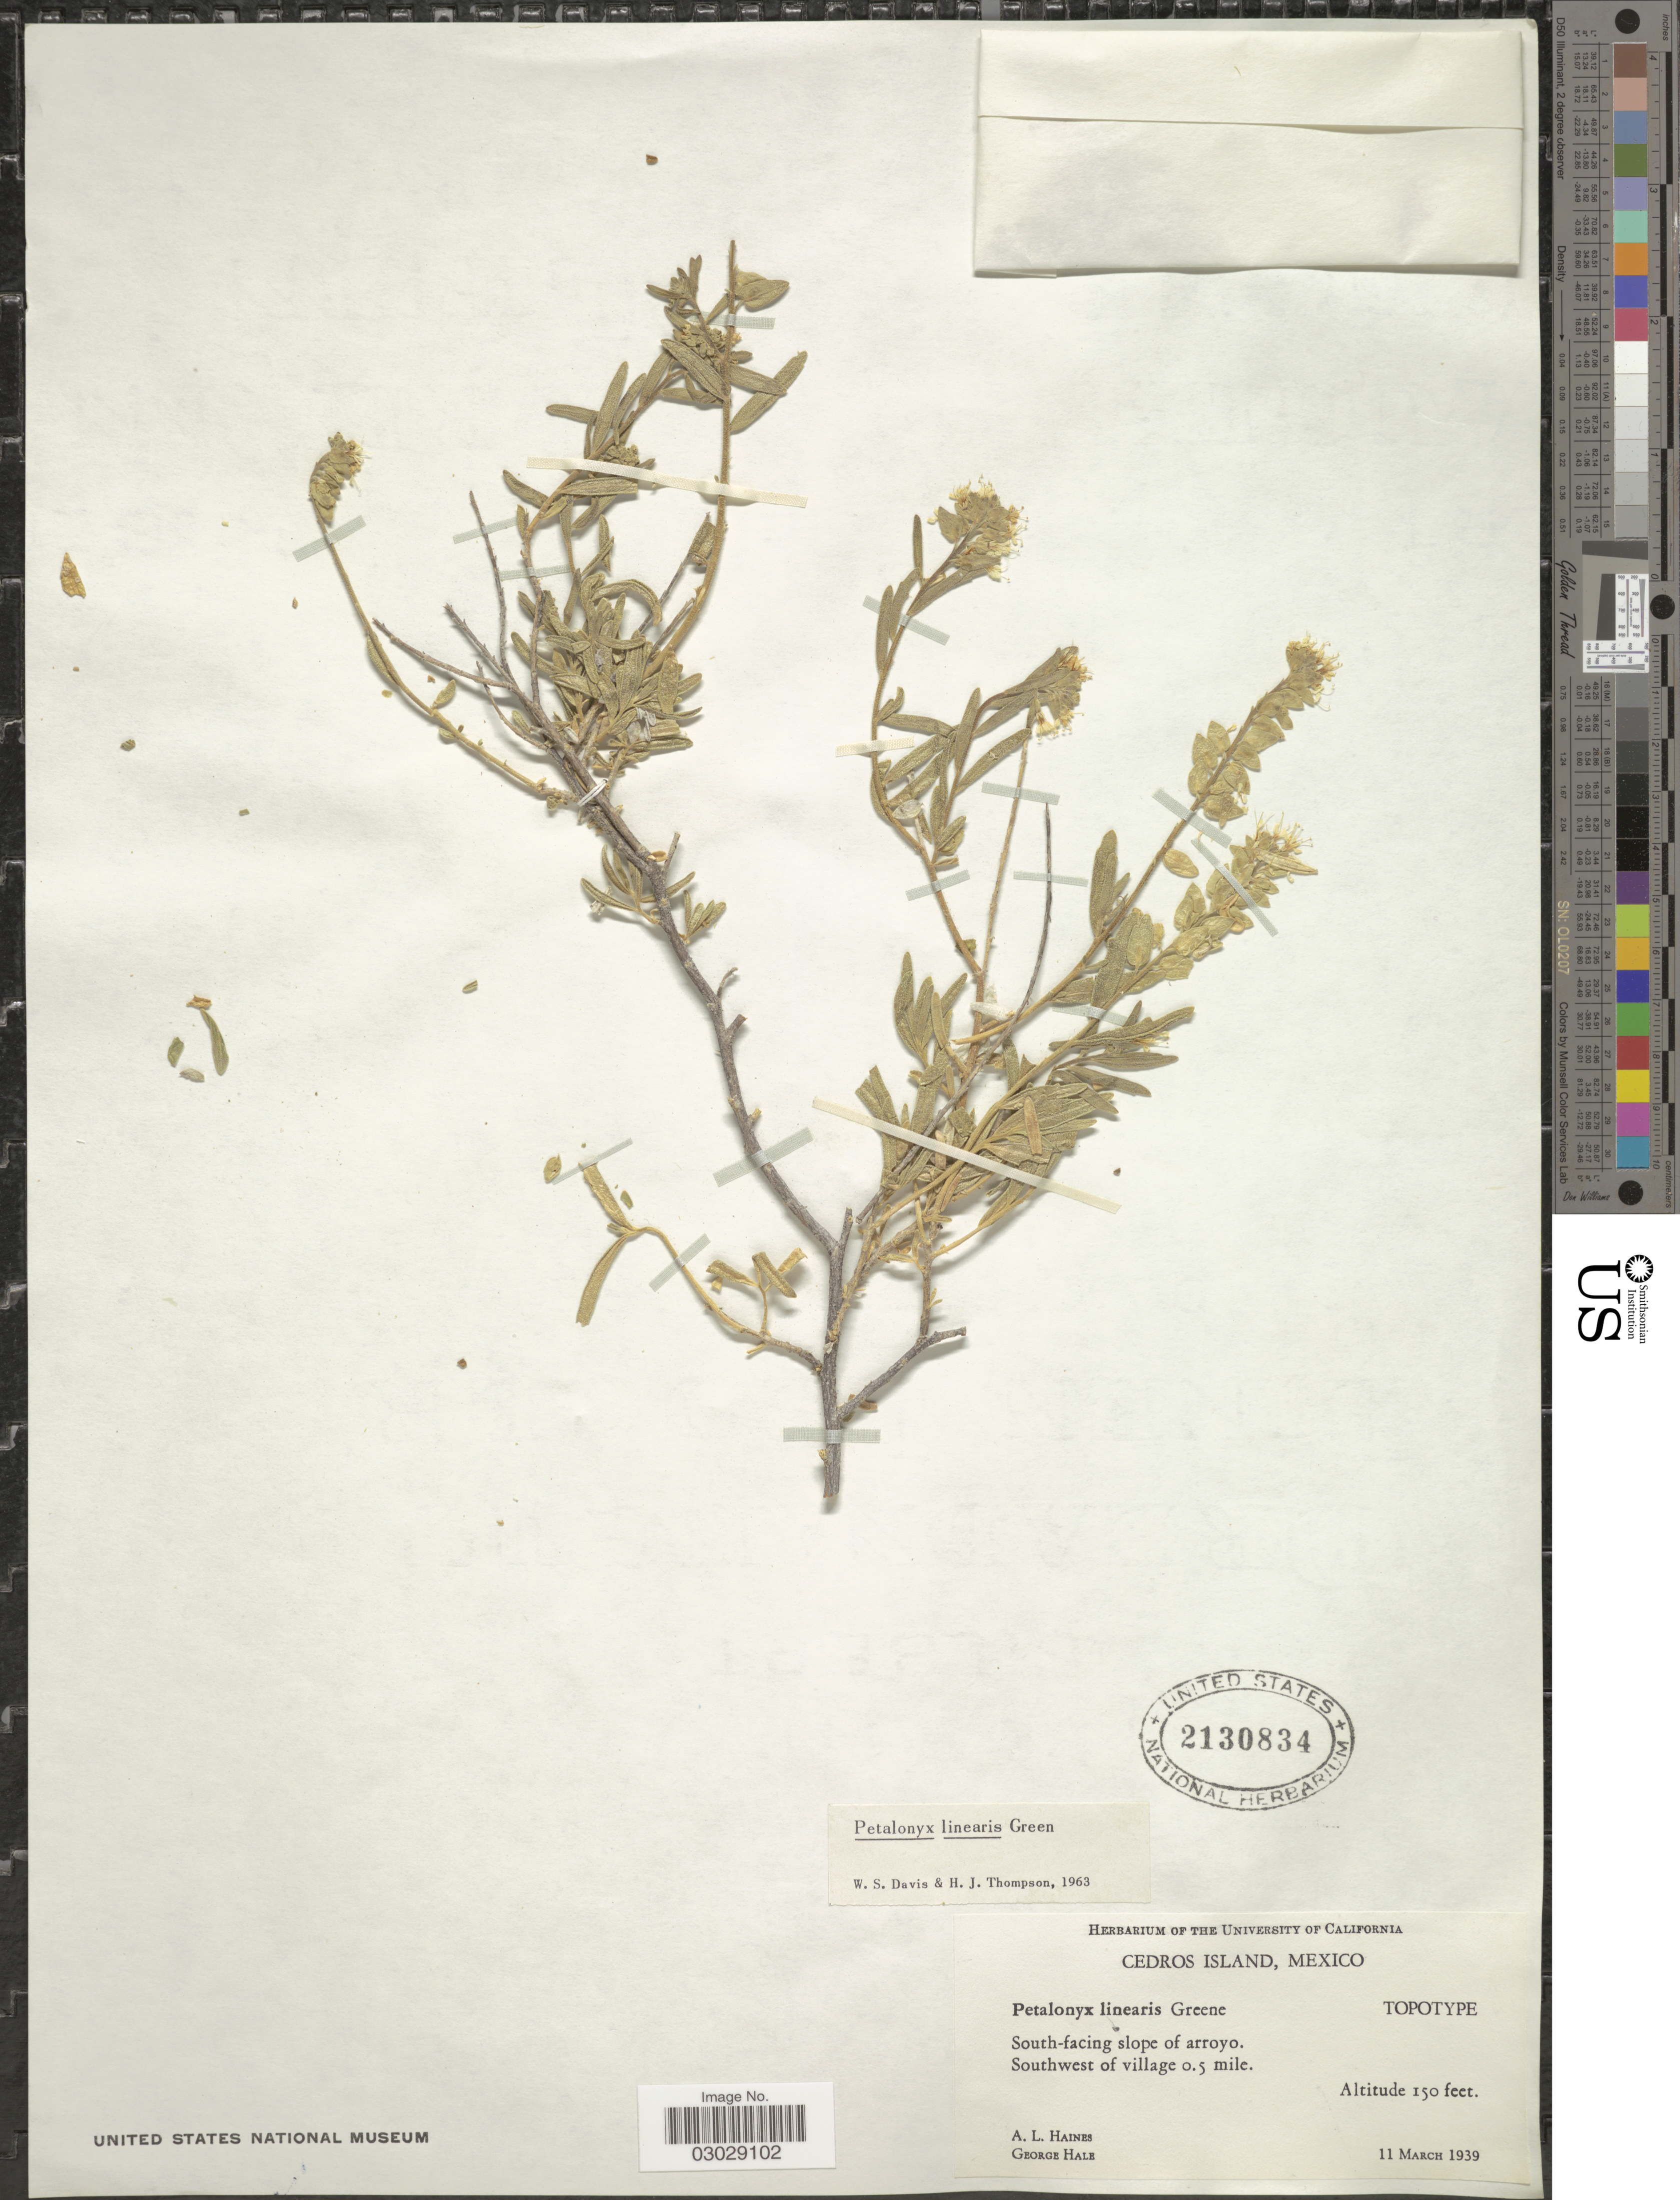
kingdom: Plantae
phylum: Tracheophyta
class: Magnoliopsida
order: Cornales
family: Loasaceae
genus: Petalonyx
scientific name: Petalonyx linearis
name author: Green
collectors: A. L. Haines & G. Hale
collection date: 1939-03-11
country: Mexico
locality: Cedros Island. South-facing slope of arroyo. Southwest of village 0.5 mile.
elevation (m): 46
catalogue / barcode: US 2130834